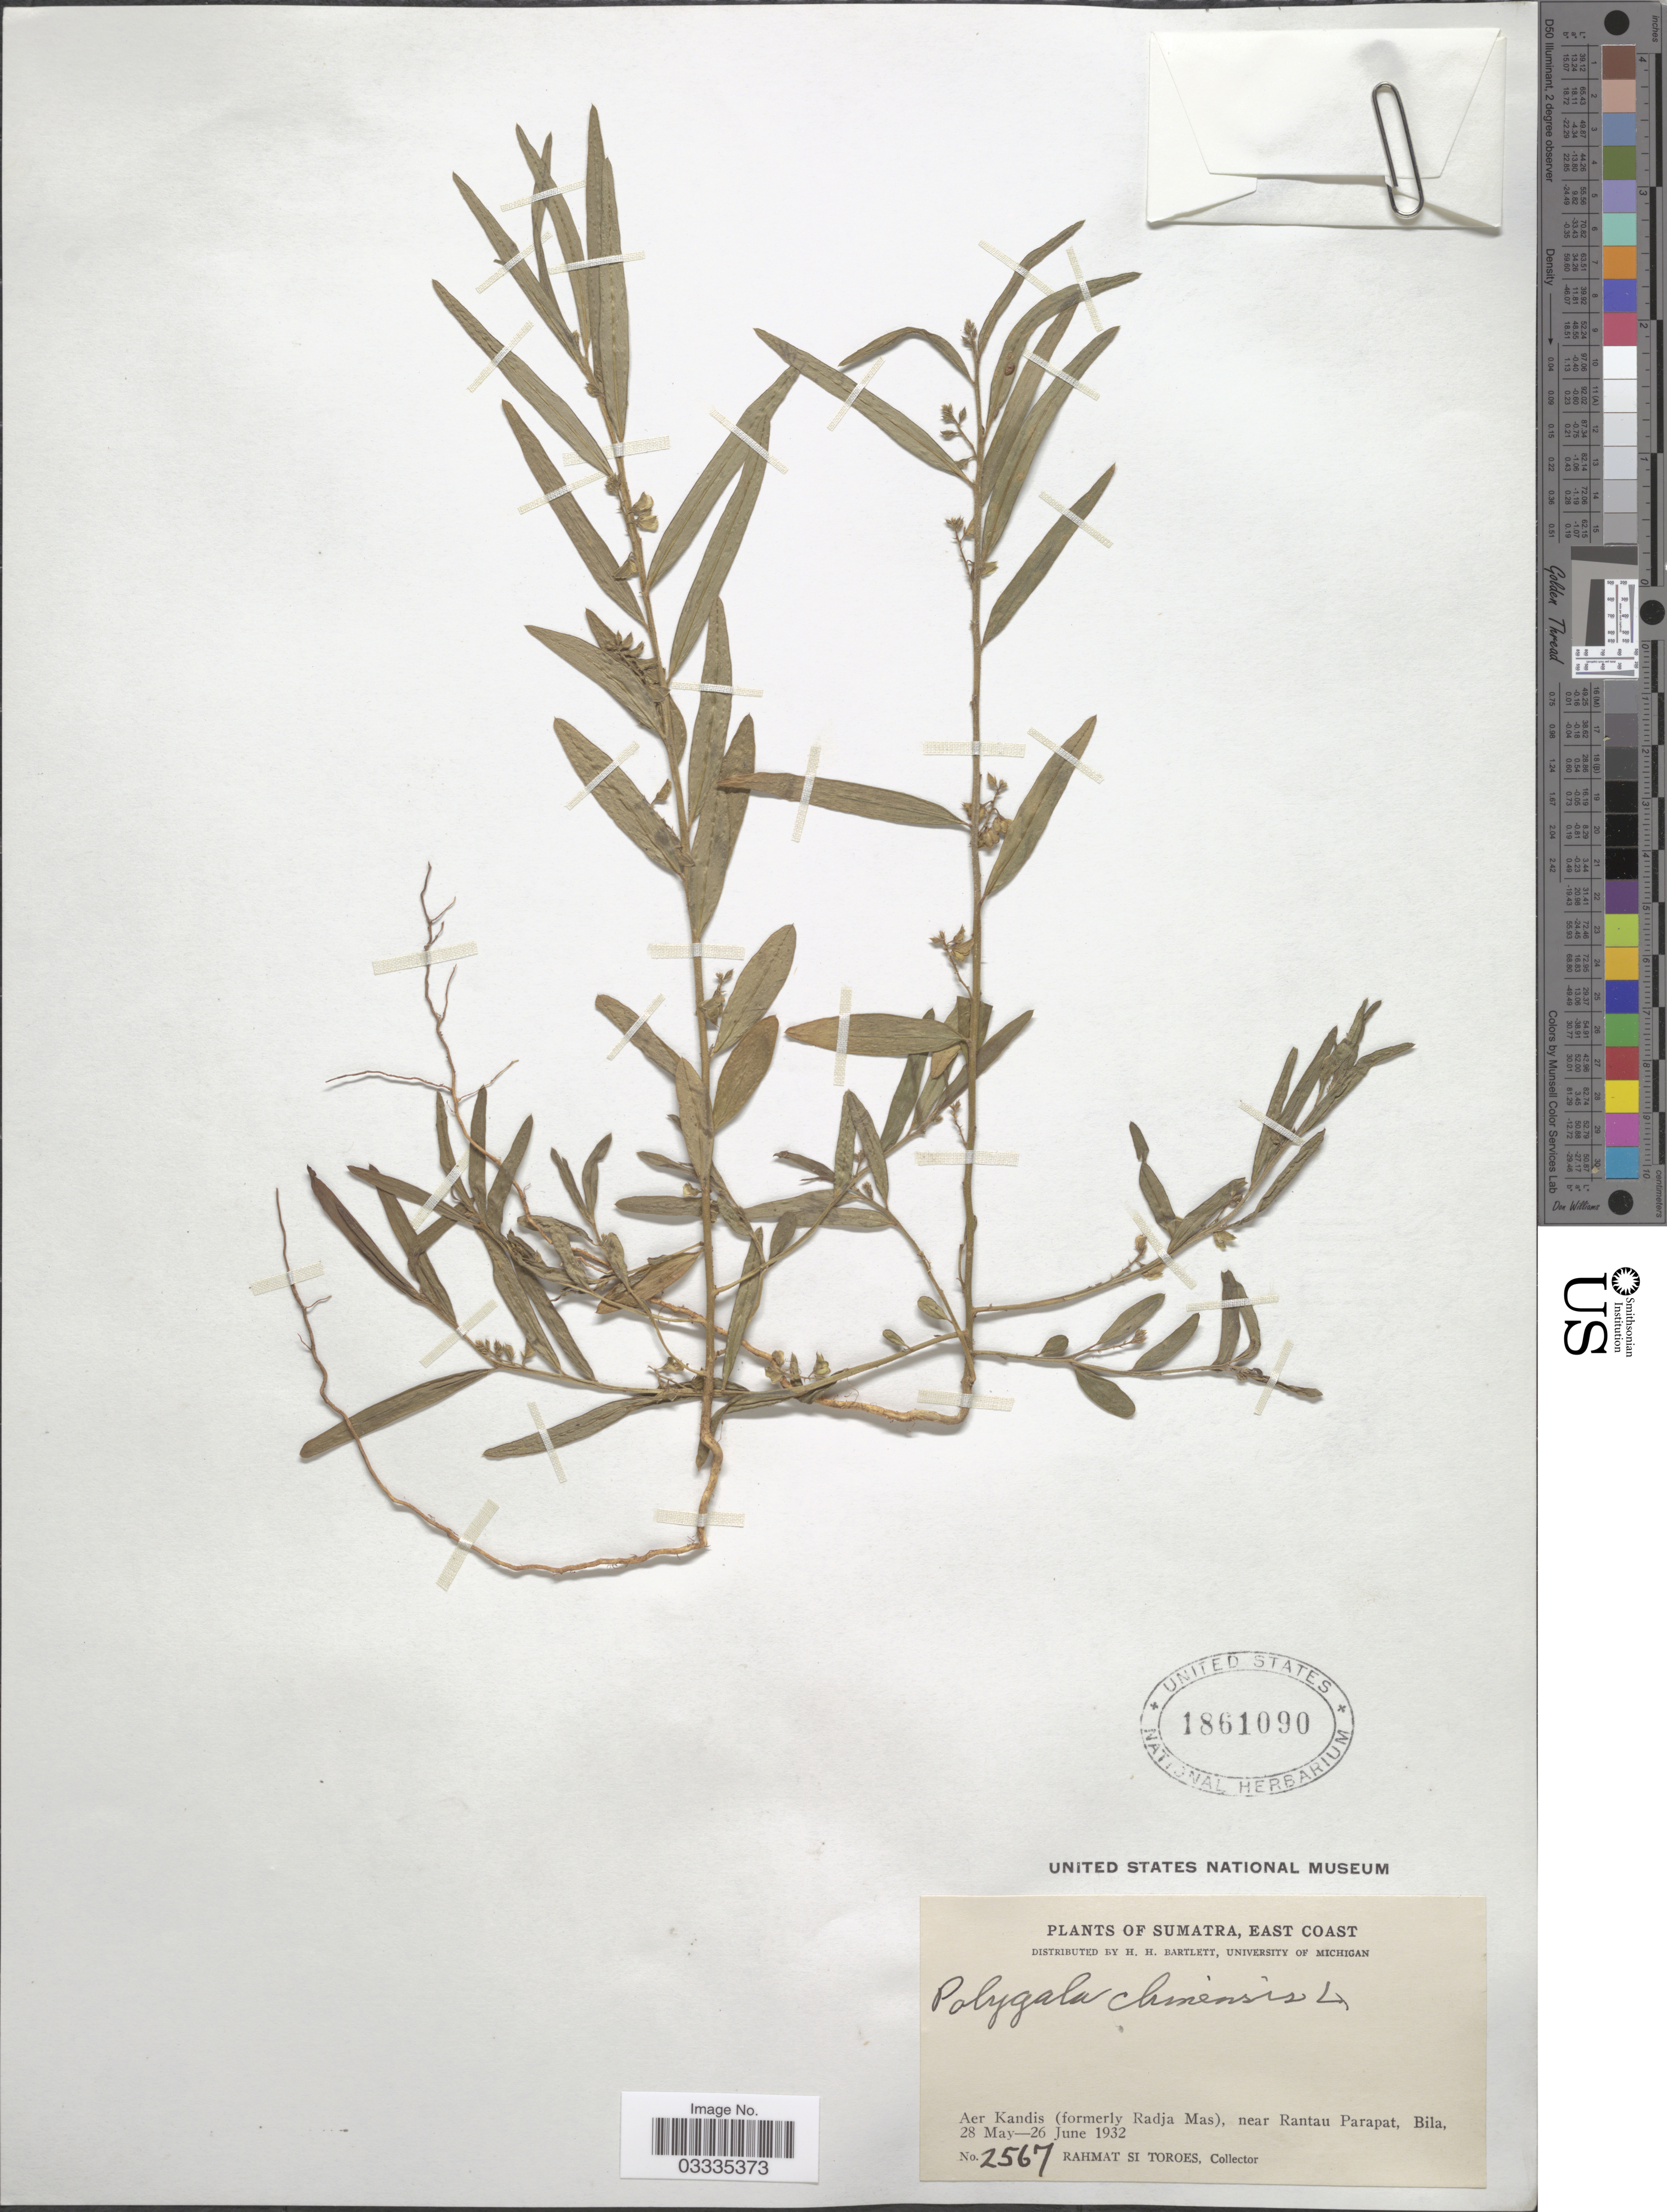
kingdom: Plantae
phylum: Tracheophyta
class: Magnoliopsida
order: Fabales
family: Polygalaceae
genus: Polygala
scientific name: Polygala chinensis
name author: L.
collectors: Rahmat Si Boeea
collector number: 2567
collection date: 1932-05-28/1932-06-26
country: Indonesia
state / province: Sumatra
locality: East Coast. Aer Kandis (formerly Radja Mas), near Ranta Parapat, Bila.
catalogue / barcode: US 1861090